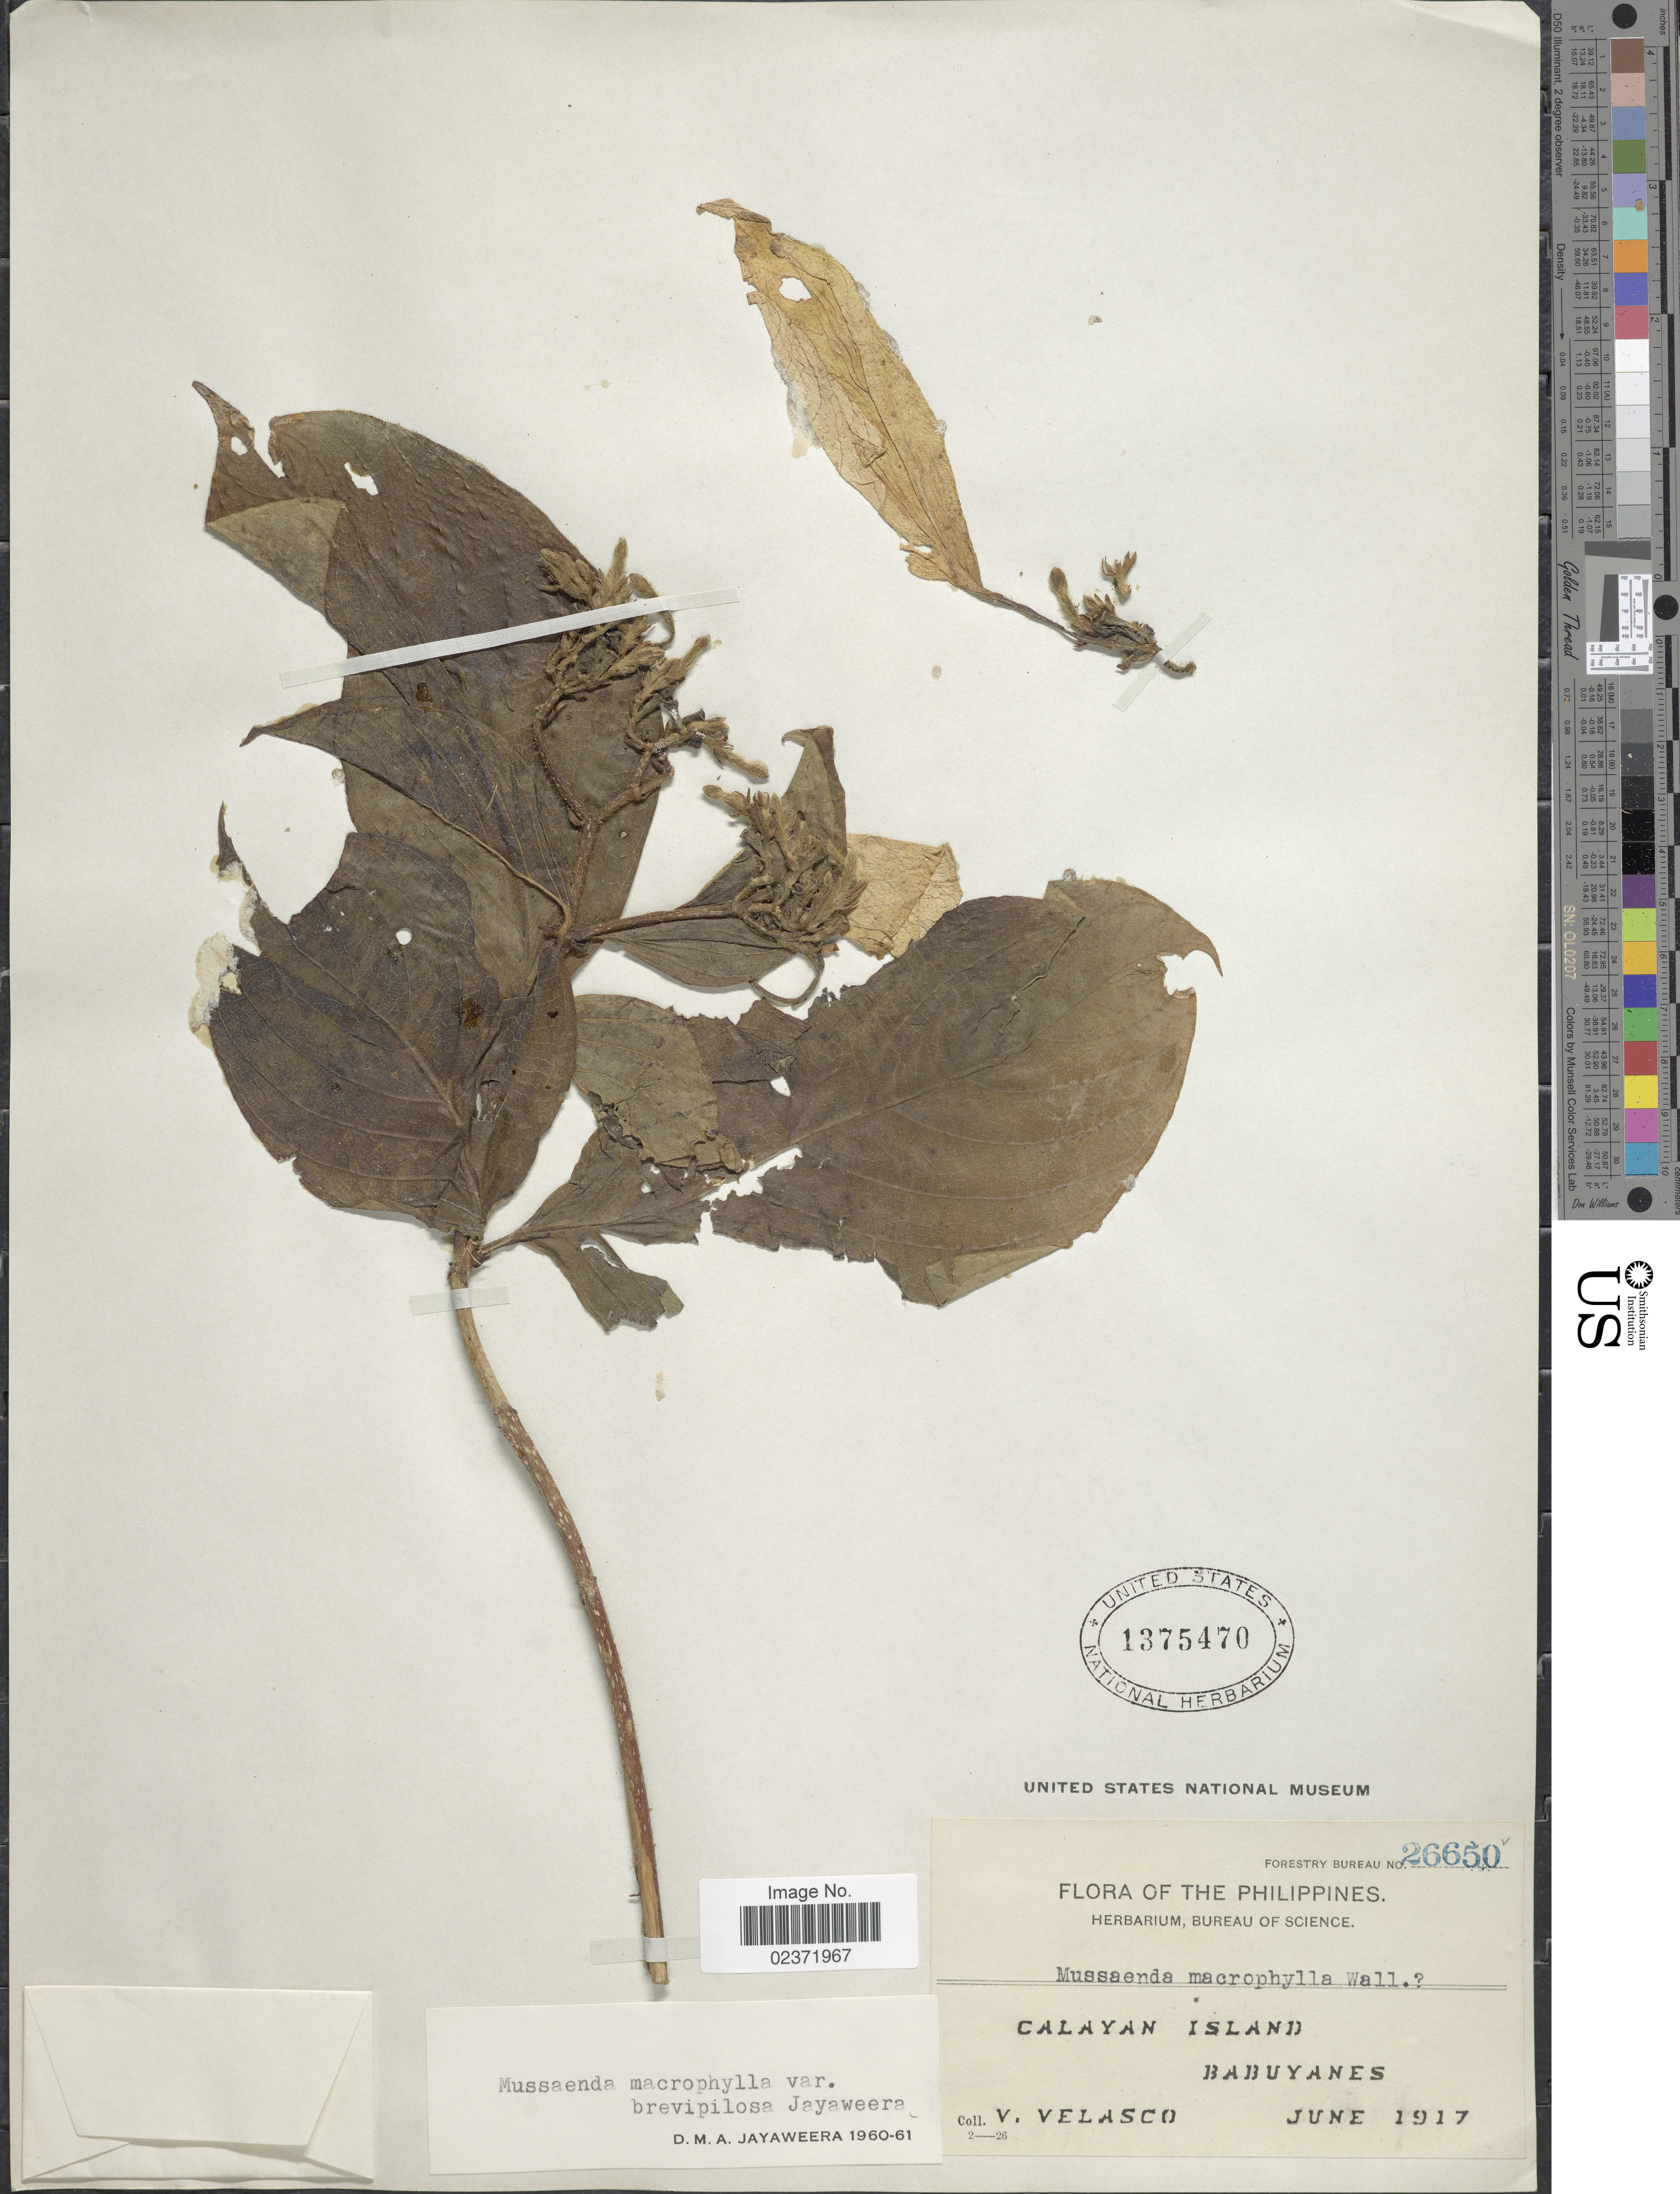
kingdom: Plantae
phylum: Tracheophyta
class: Magnoliopsida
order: Gentianales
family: Rubiaceae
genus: Mussaenda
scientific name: Mussaenda macrophylla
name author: Wall.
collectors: V. Velasco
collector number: Forestry Bureau 26650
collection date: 1917-06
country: Philippines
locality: Calayan Island, Babuyanes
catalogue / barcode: US 1375470